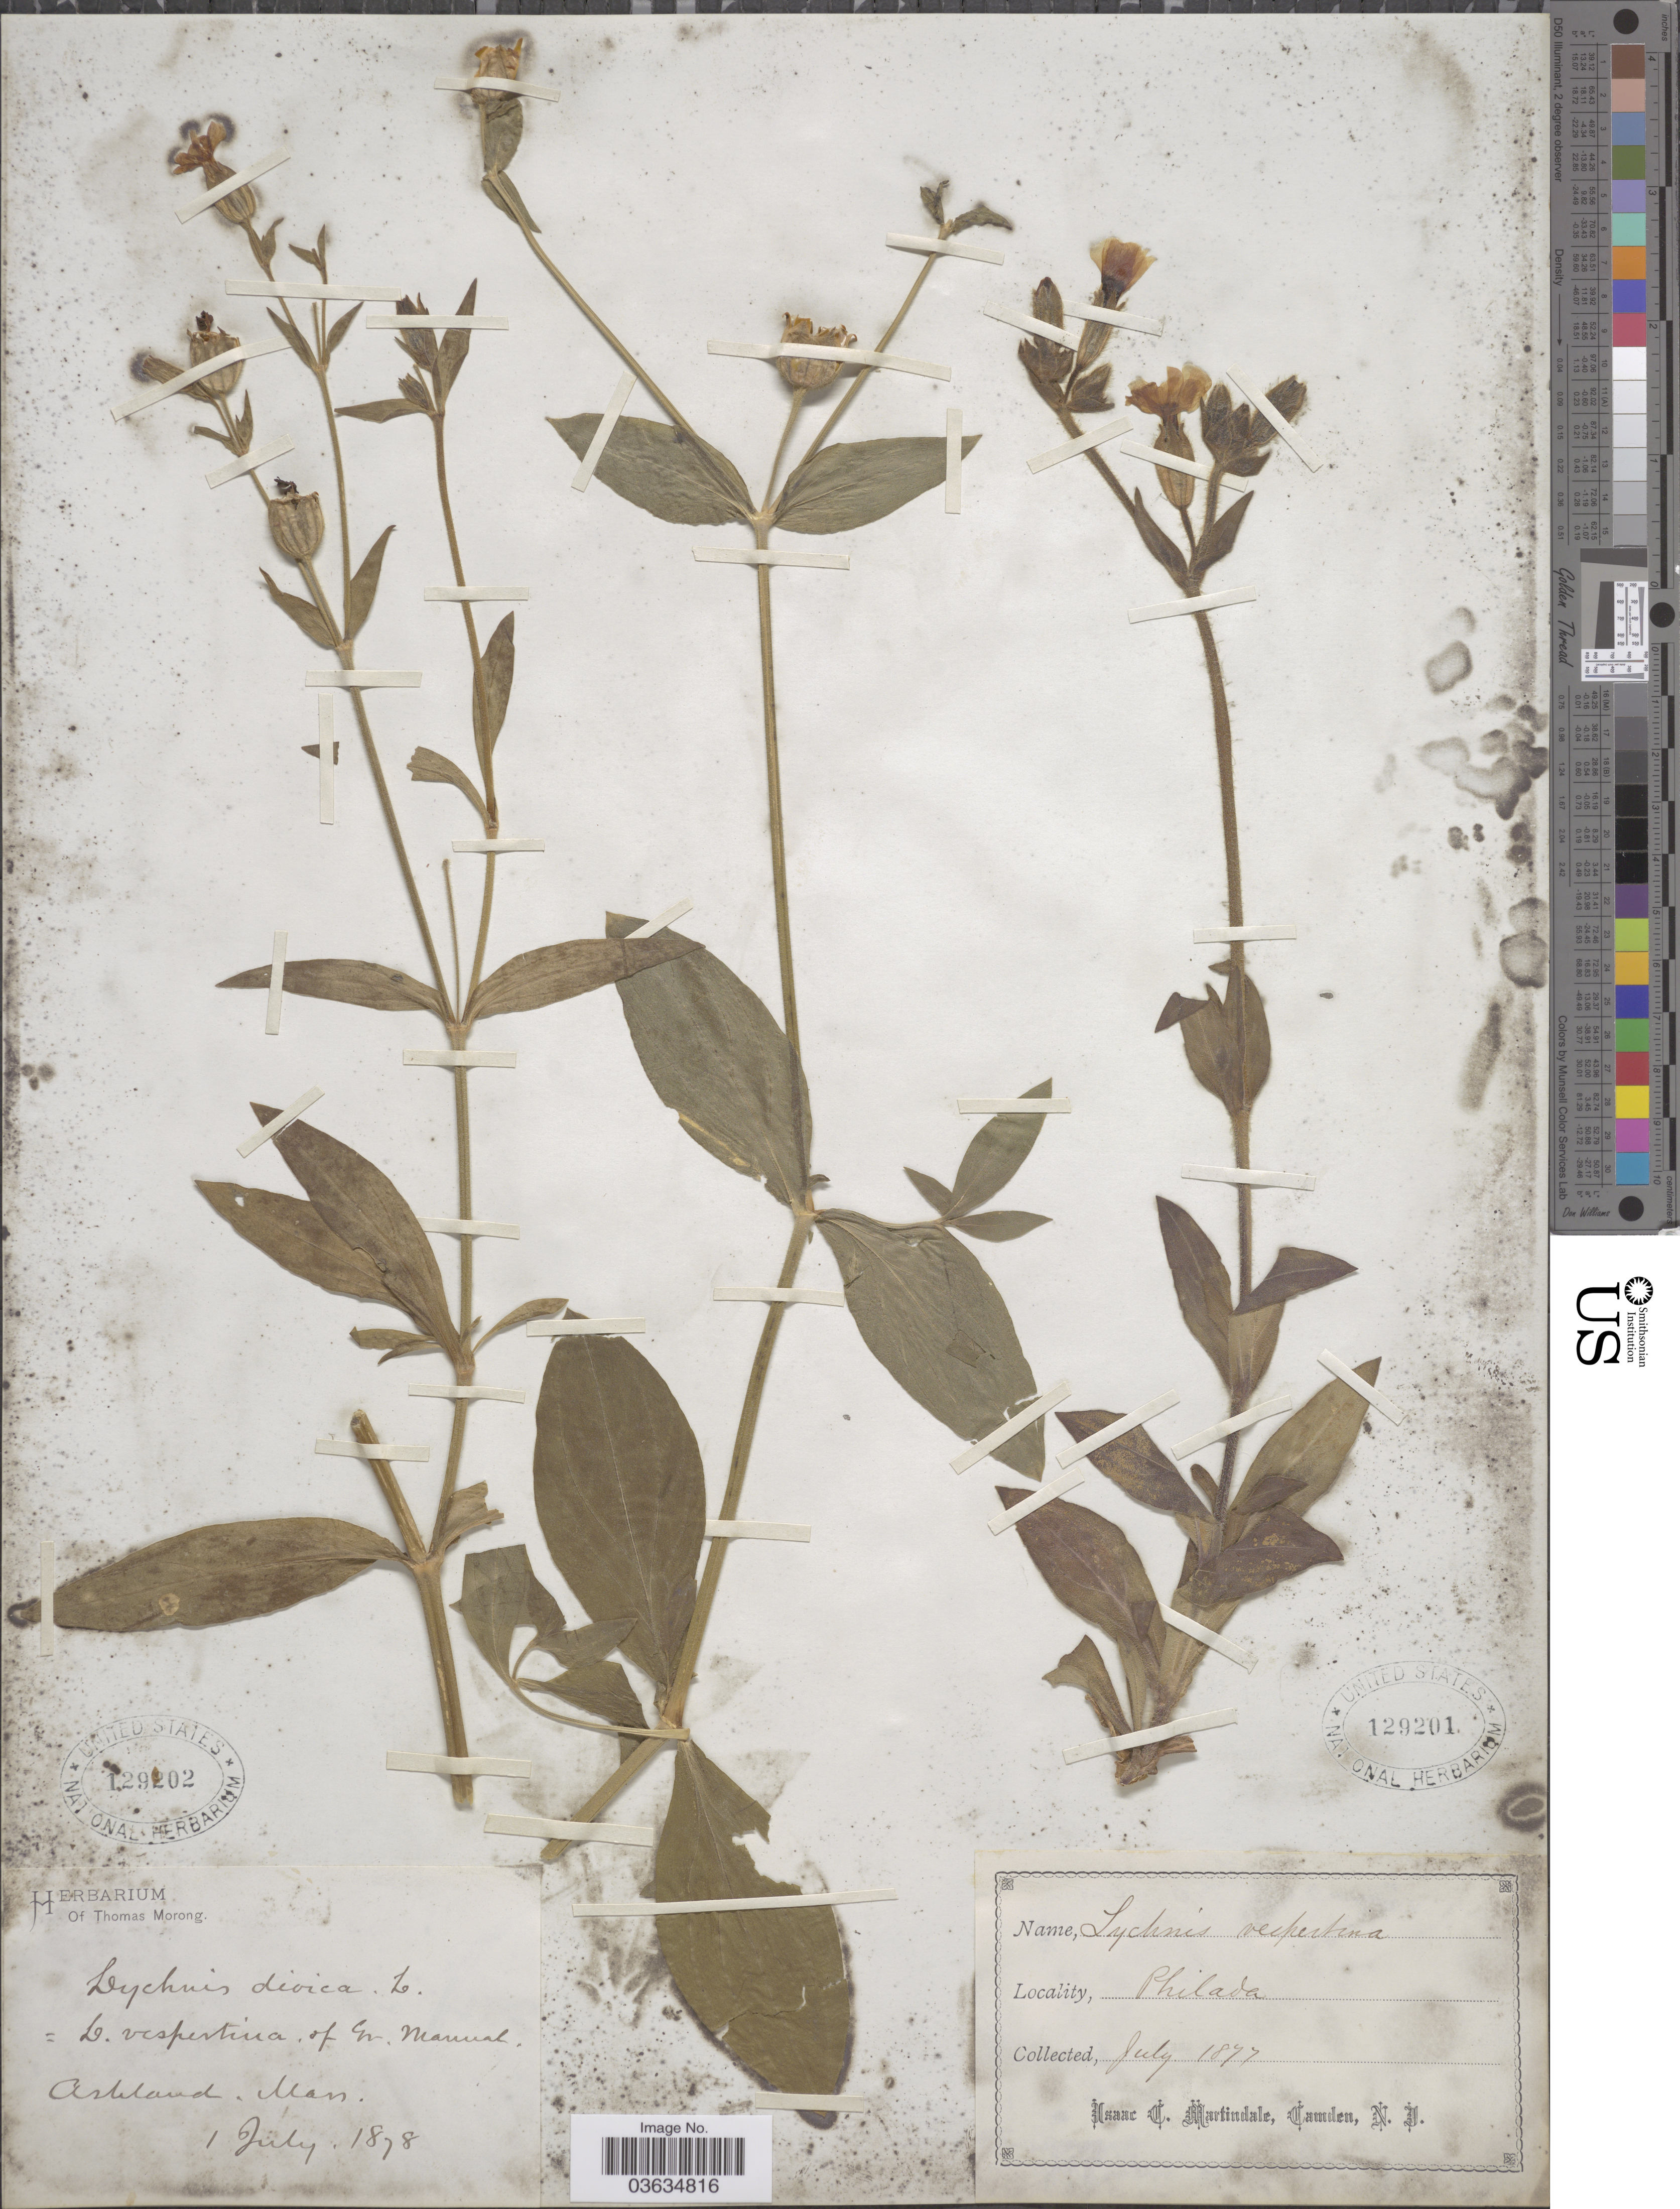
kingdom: Plantae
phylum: Tracheophyta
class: Magnoliopsida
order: Caryophyllales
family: Caryophyllaceae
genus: Silene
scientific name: Silene latifolia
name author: Poir.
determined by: Strong, Mark T., (BOT), Smithsonian Institution - National Museum of Natural History (UNITED STATES)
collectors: ex Herb. T. Morong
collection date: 1878-07-01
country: United States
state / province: Massachusetts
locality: Ashland.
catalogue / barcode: US 129202